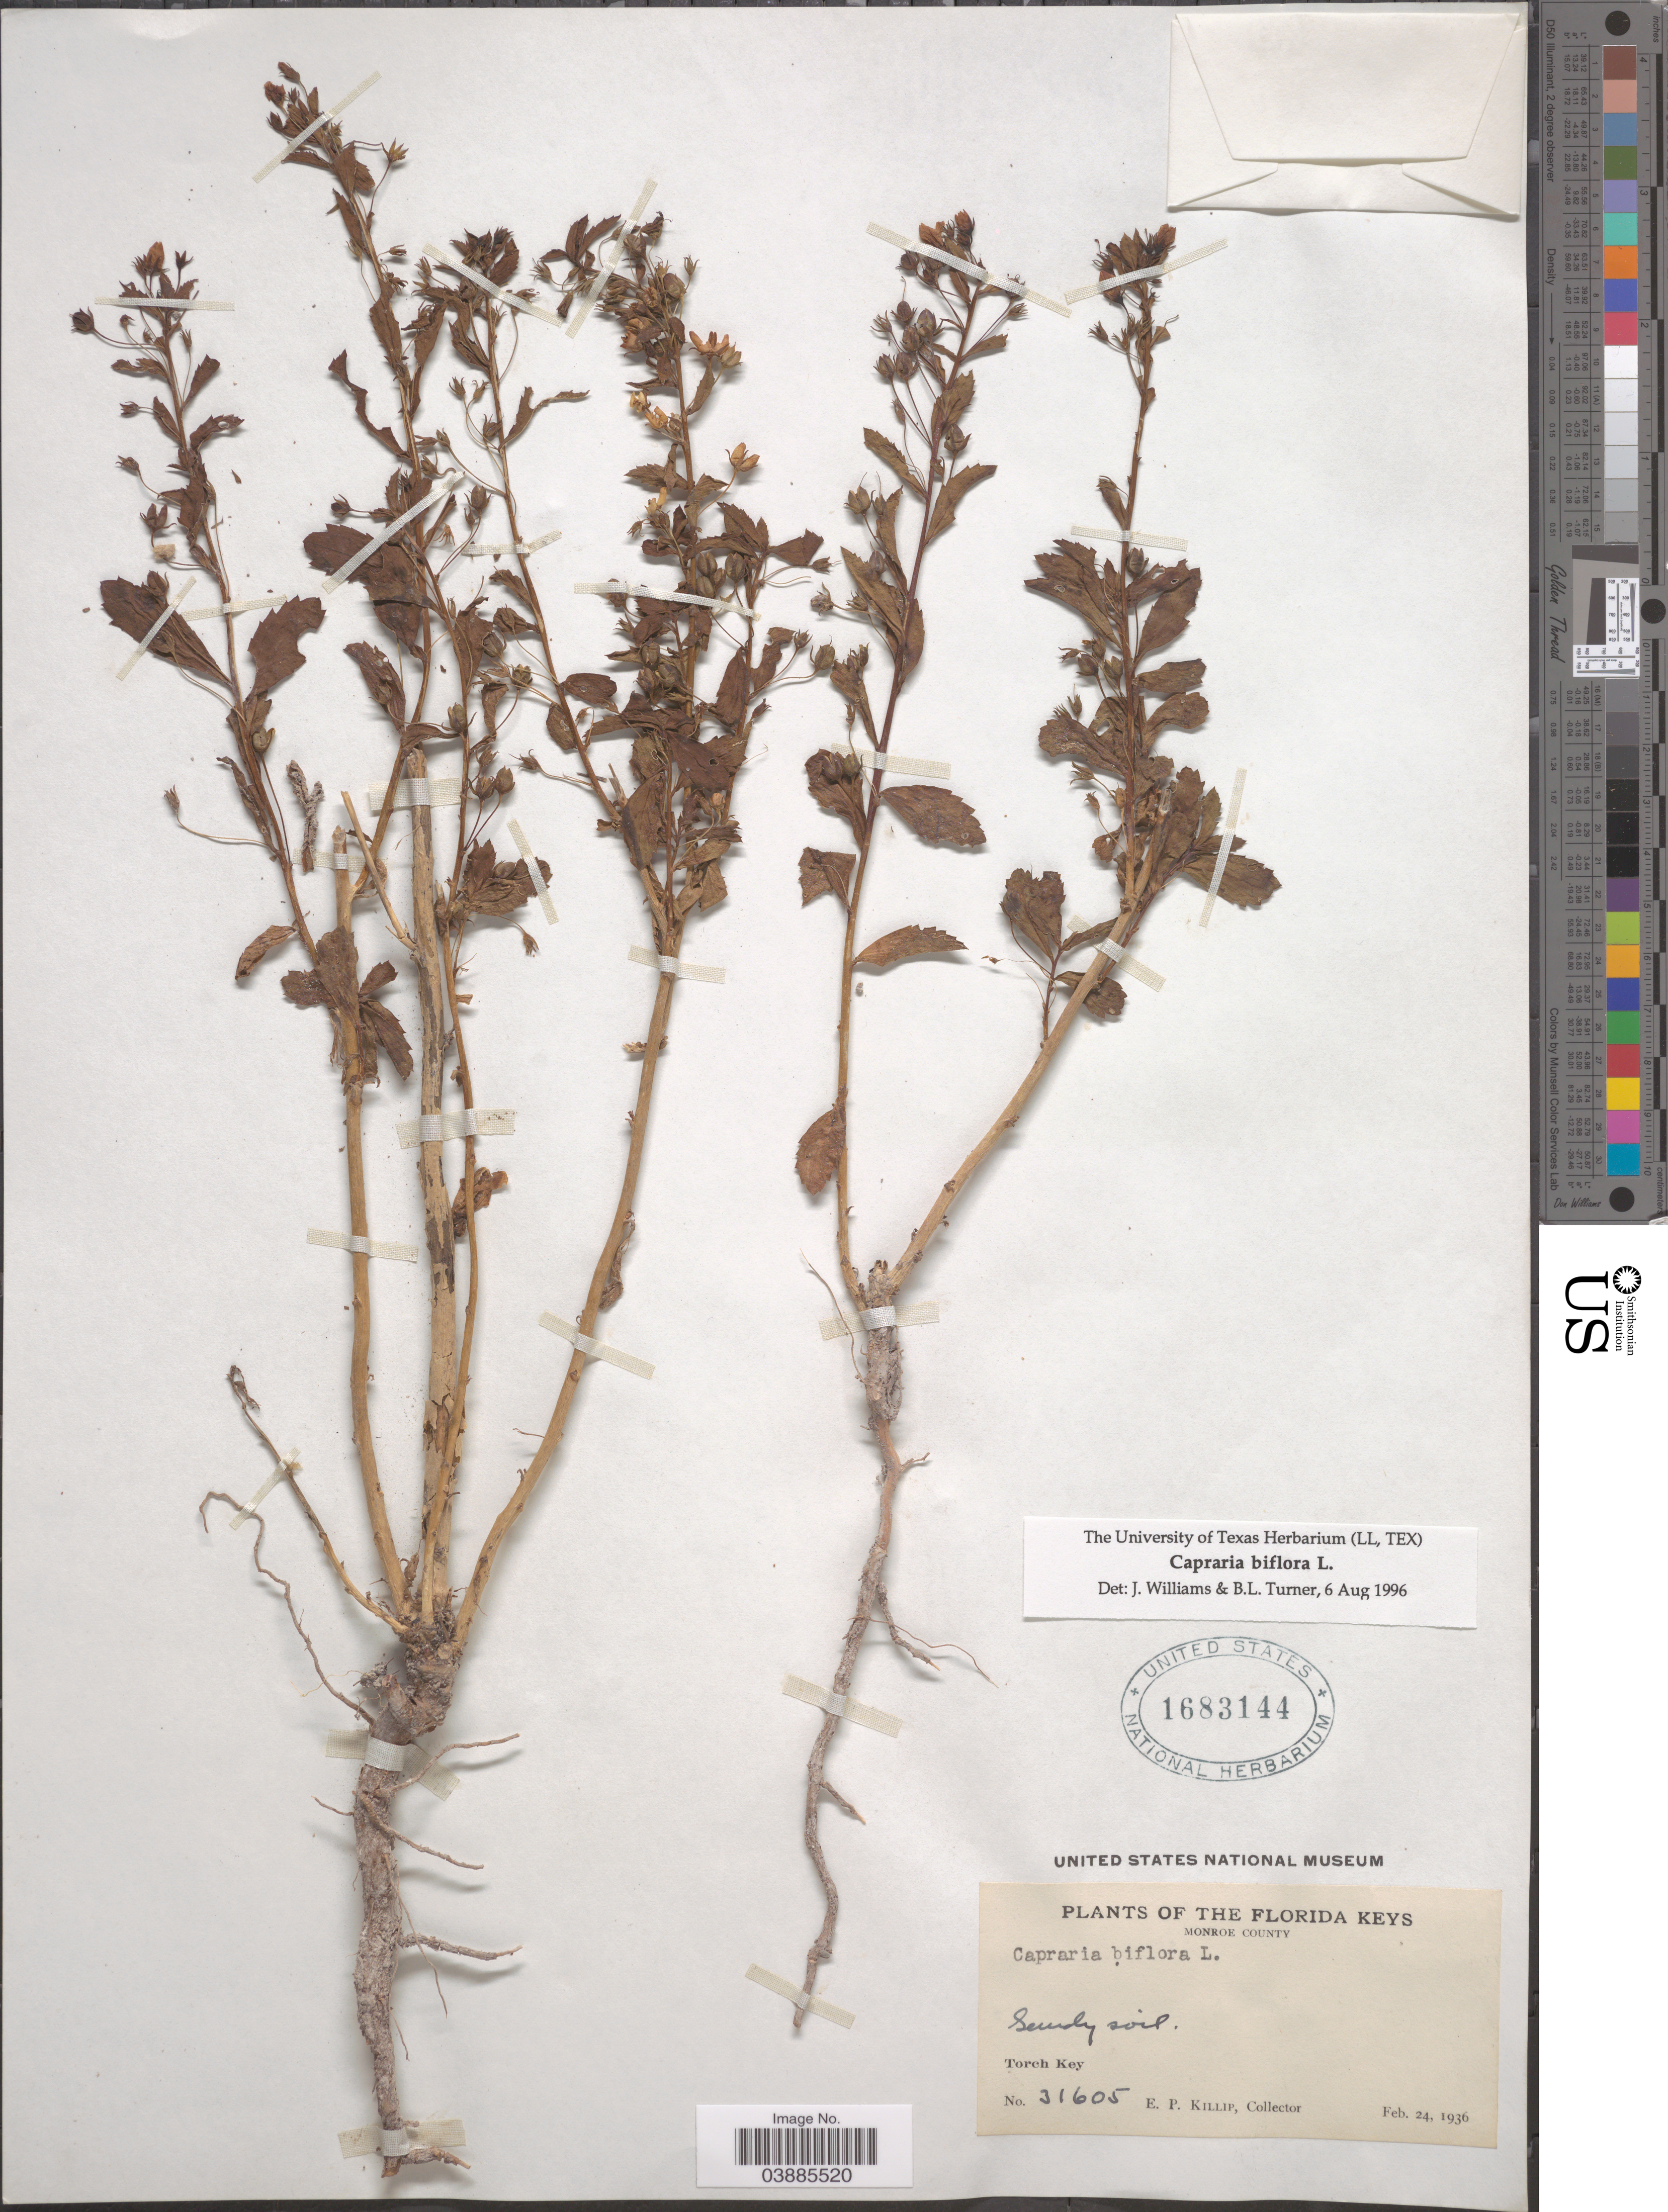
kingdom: Plantae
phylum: Tracheophyta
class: Magnoliopsida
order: Lamiales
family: Scrophulariaceae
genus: Capraria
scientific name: Capraria biflora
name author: L.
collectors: E. P. Killip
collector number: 31605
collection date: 1936-02-24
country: United States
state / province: Florida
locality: The Florida keys. Monroe County. Torch Key.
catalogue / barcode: US 1683144